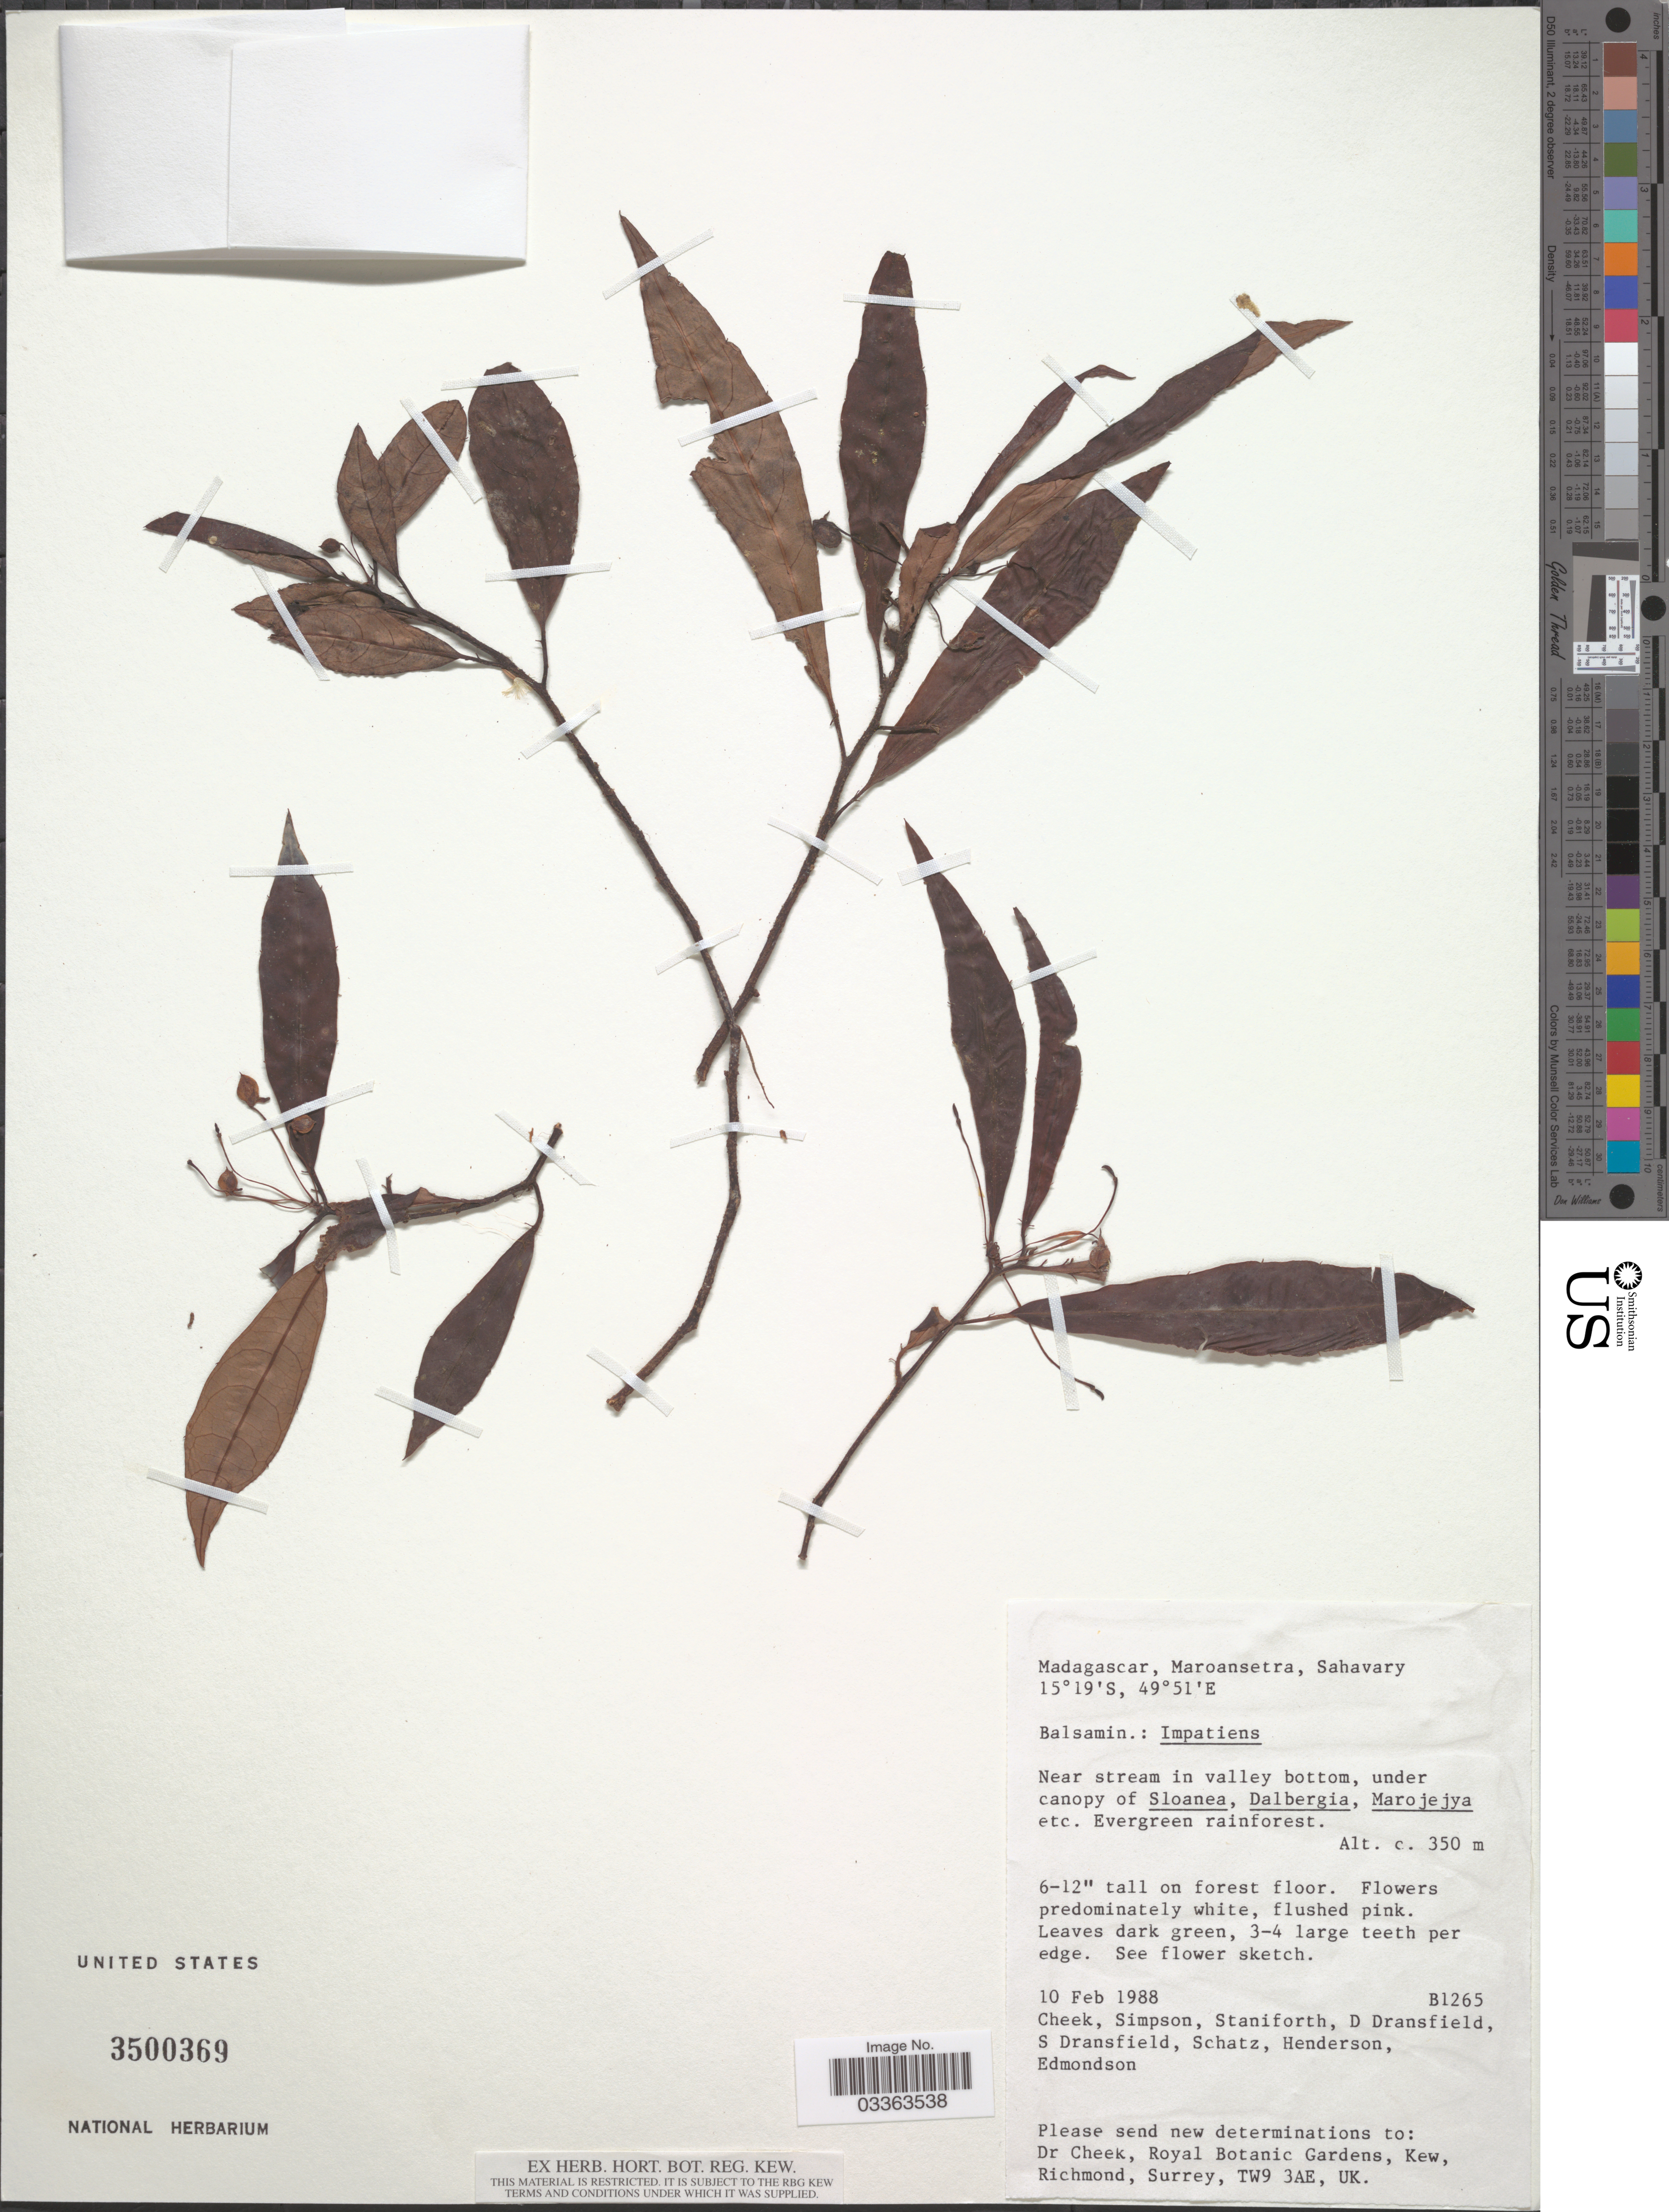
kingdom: Plantae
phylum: Tracheophyta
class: Magnoliopsida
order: Ericales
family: Balsaminaceae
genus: Impatiens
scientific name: Impatiens sp.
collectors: -. Cheek, Simpson, --, -. Staniforth, D. Dransfield & et al.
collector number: B1265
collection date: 1988-02-10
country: Madagascar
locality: Maroansetra, Sahavary, Near stream in valley bottom.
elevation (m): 350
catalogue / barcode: US 3500369